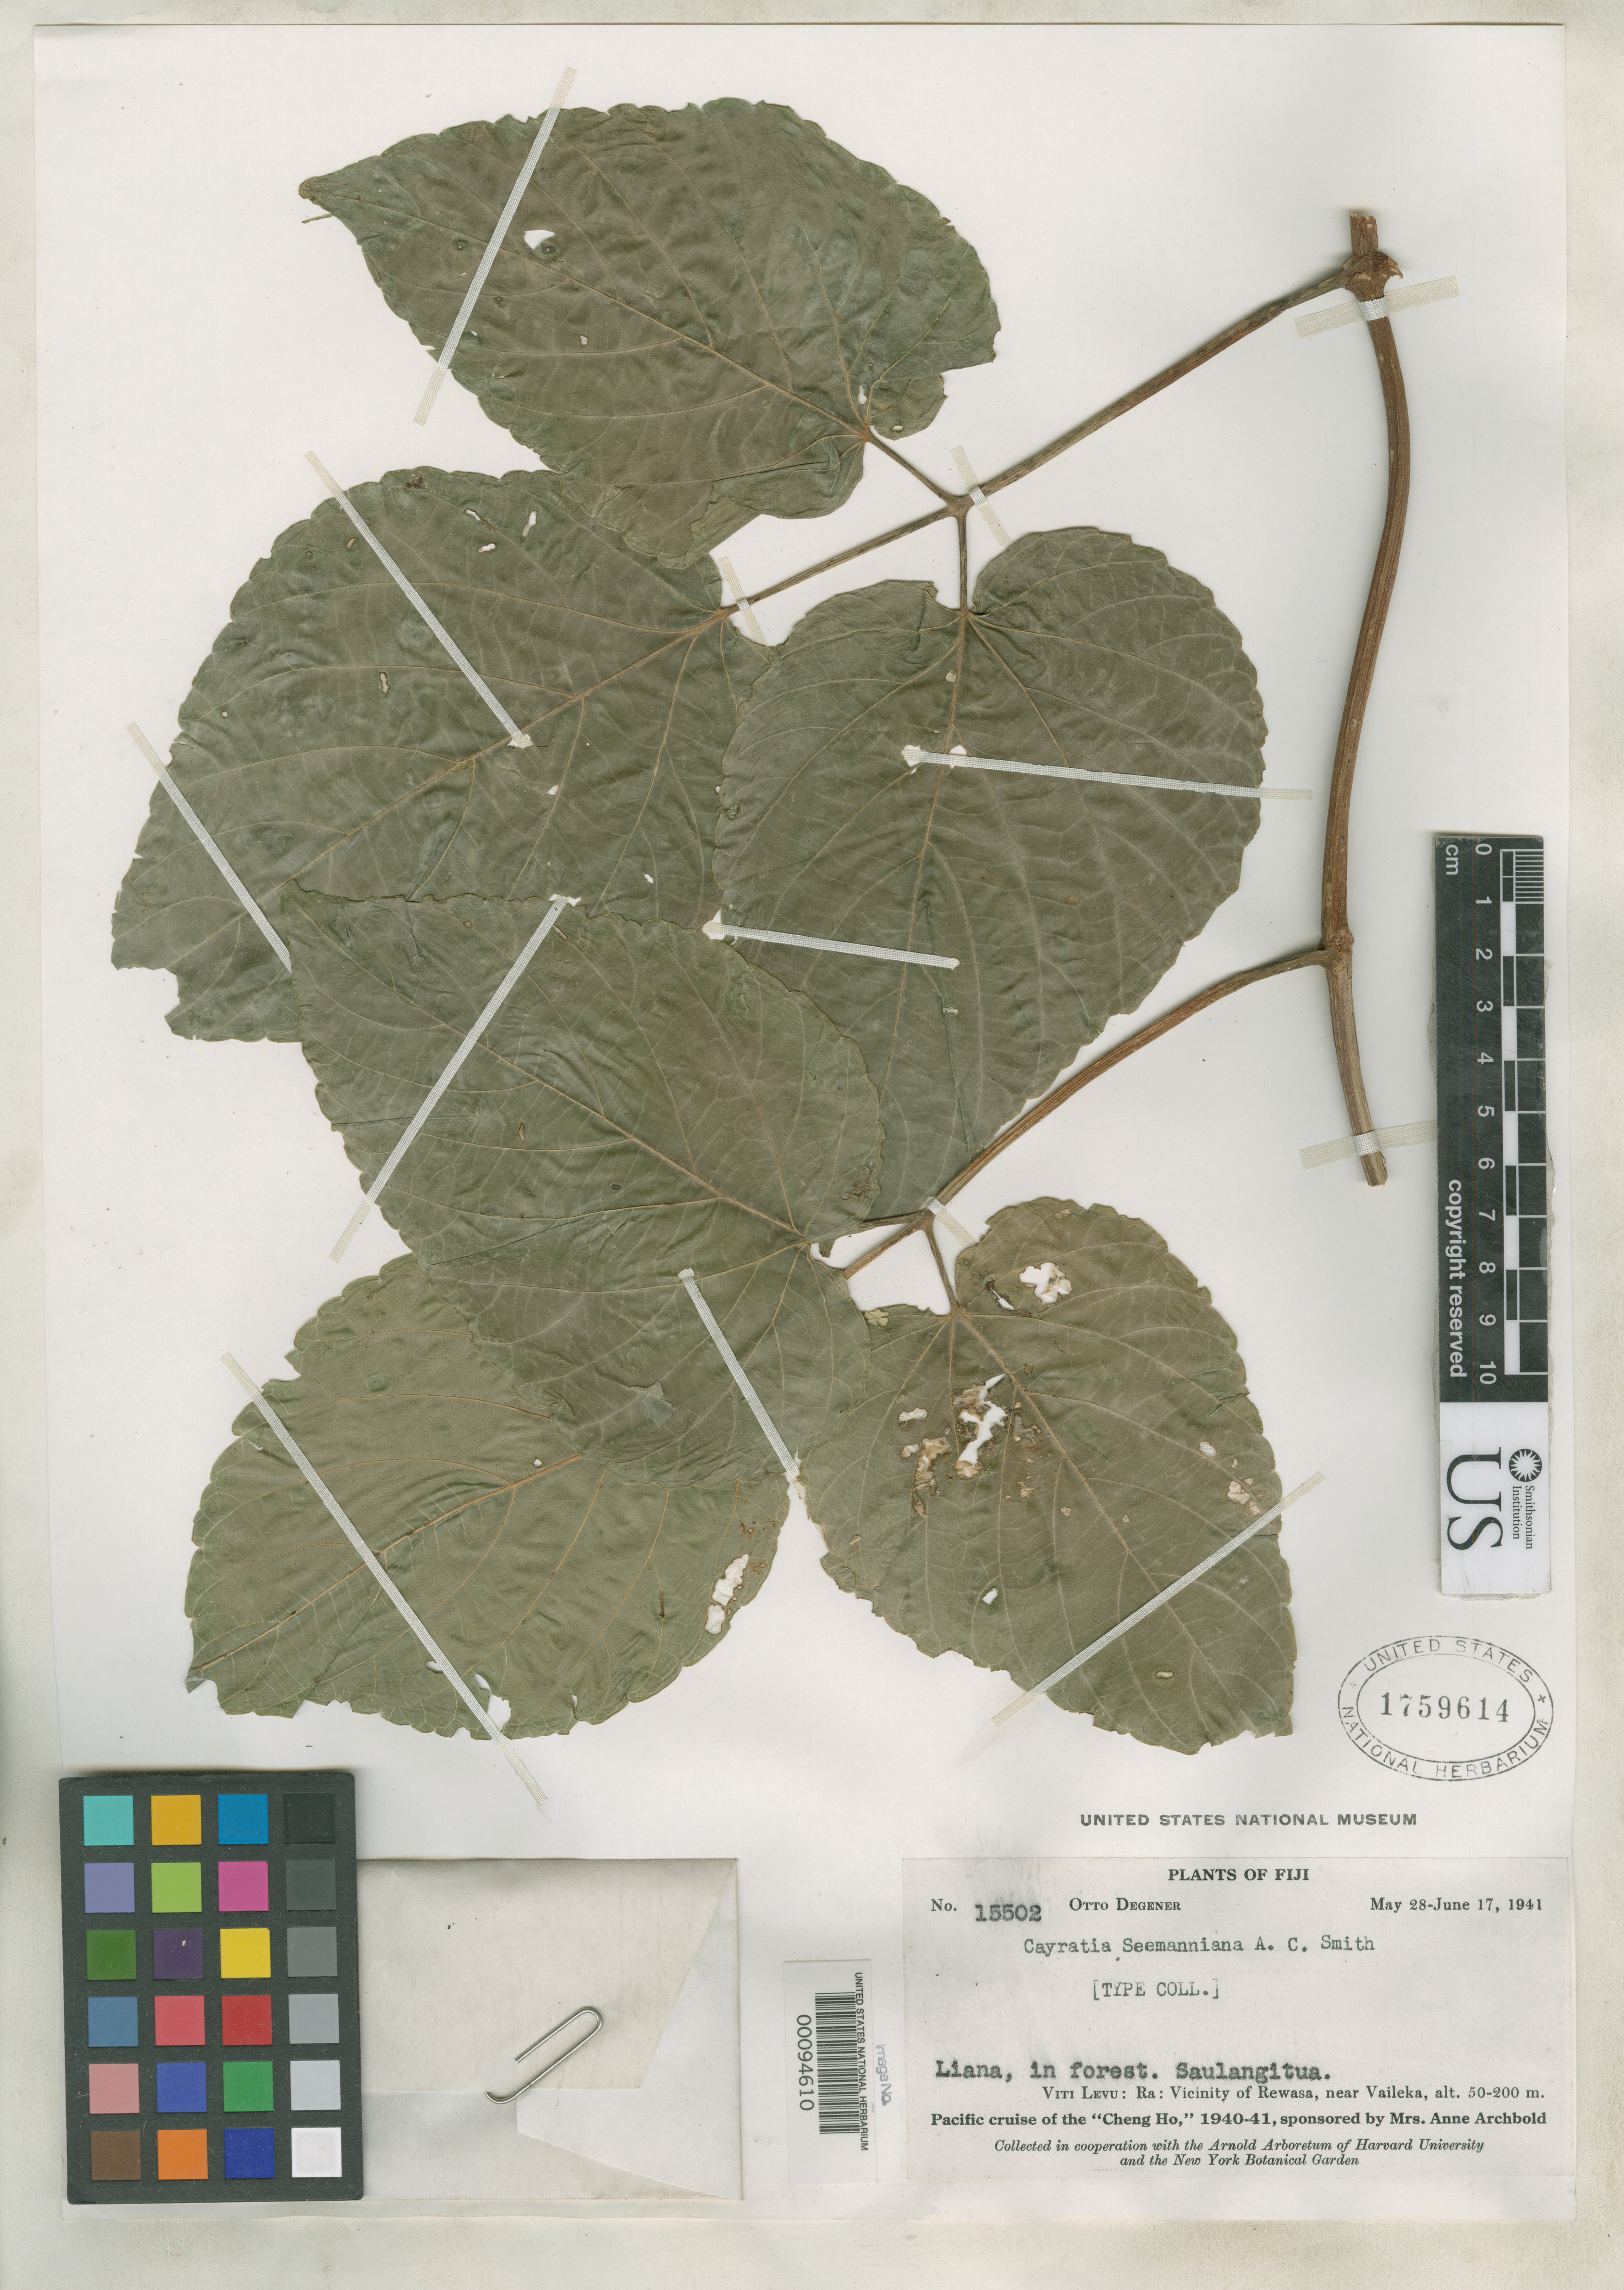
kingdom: Plantae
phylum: Tracheophyta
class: Magnoliopsida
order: Vitales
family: Vitaceae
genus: Cayratia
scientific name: Cayratia seemanniana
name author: A.C. Sm.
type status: Isotype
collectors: O. Degener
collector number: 15502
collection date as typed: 10 Jun 1941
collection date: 1941-06-10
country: Fiji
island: Viti Levu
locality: Ra, Saulangitua, vicinity of Rewasa, near Vaileka. [Viti Levu Group]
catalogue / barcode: US 1759614